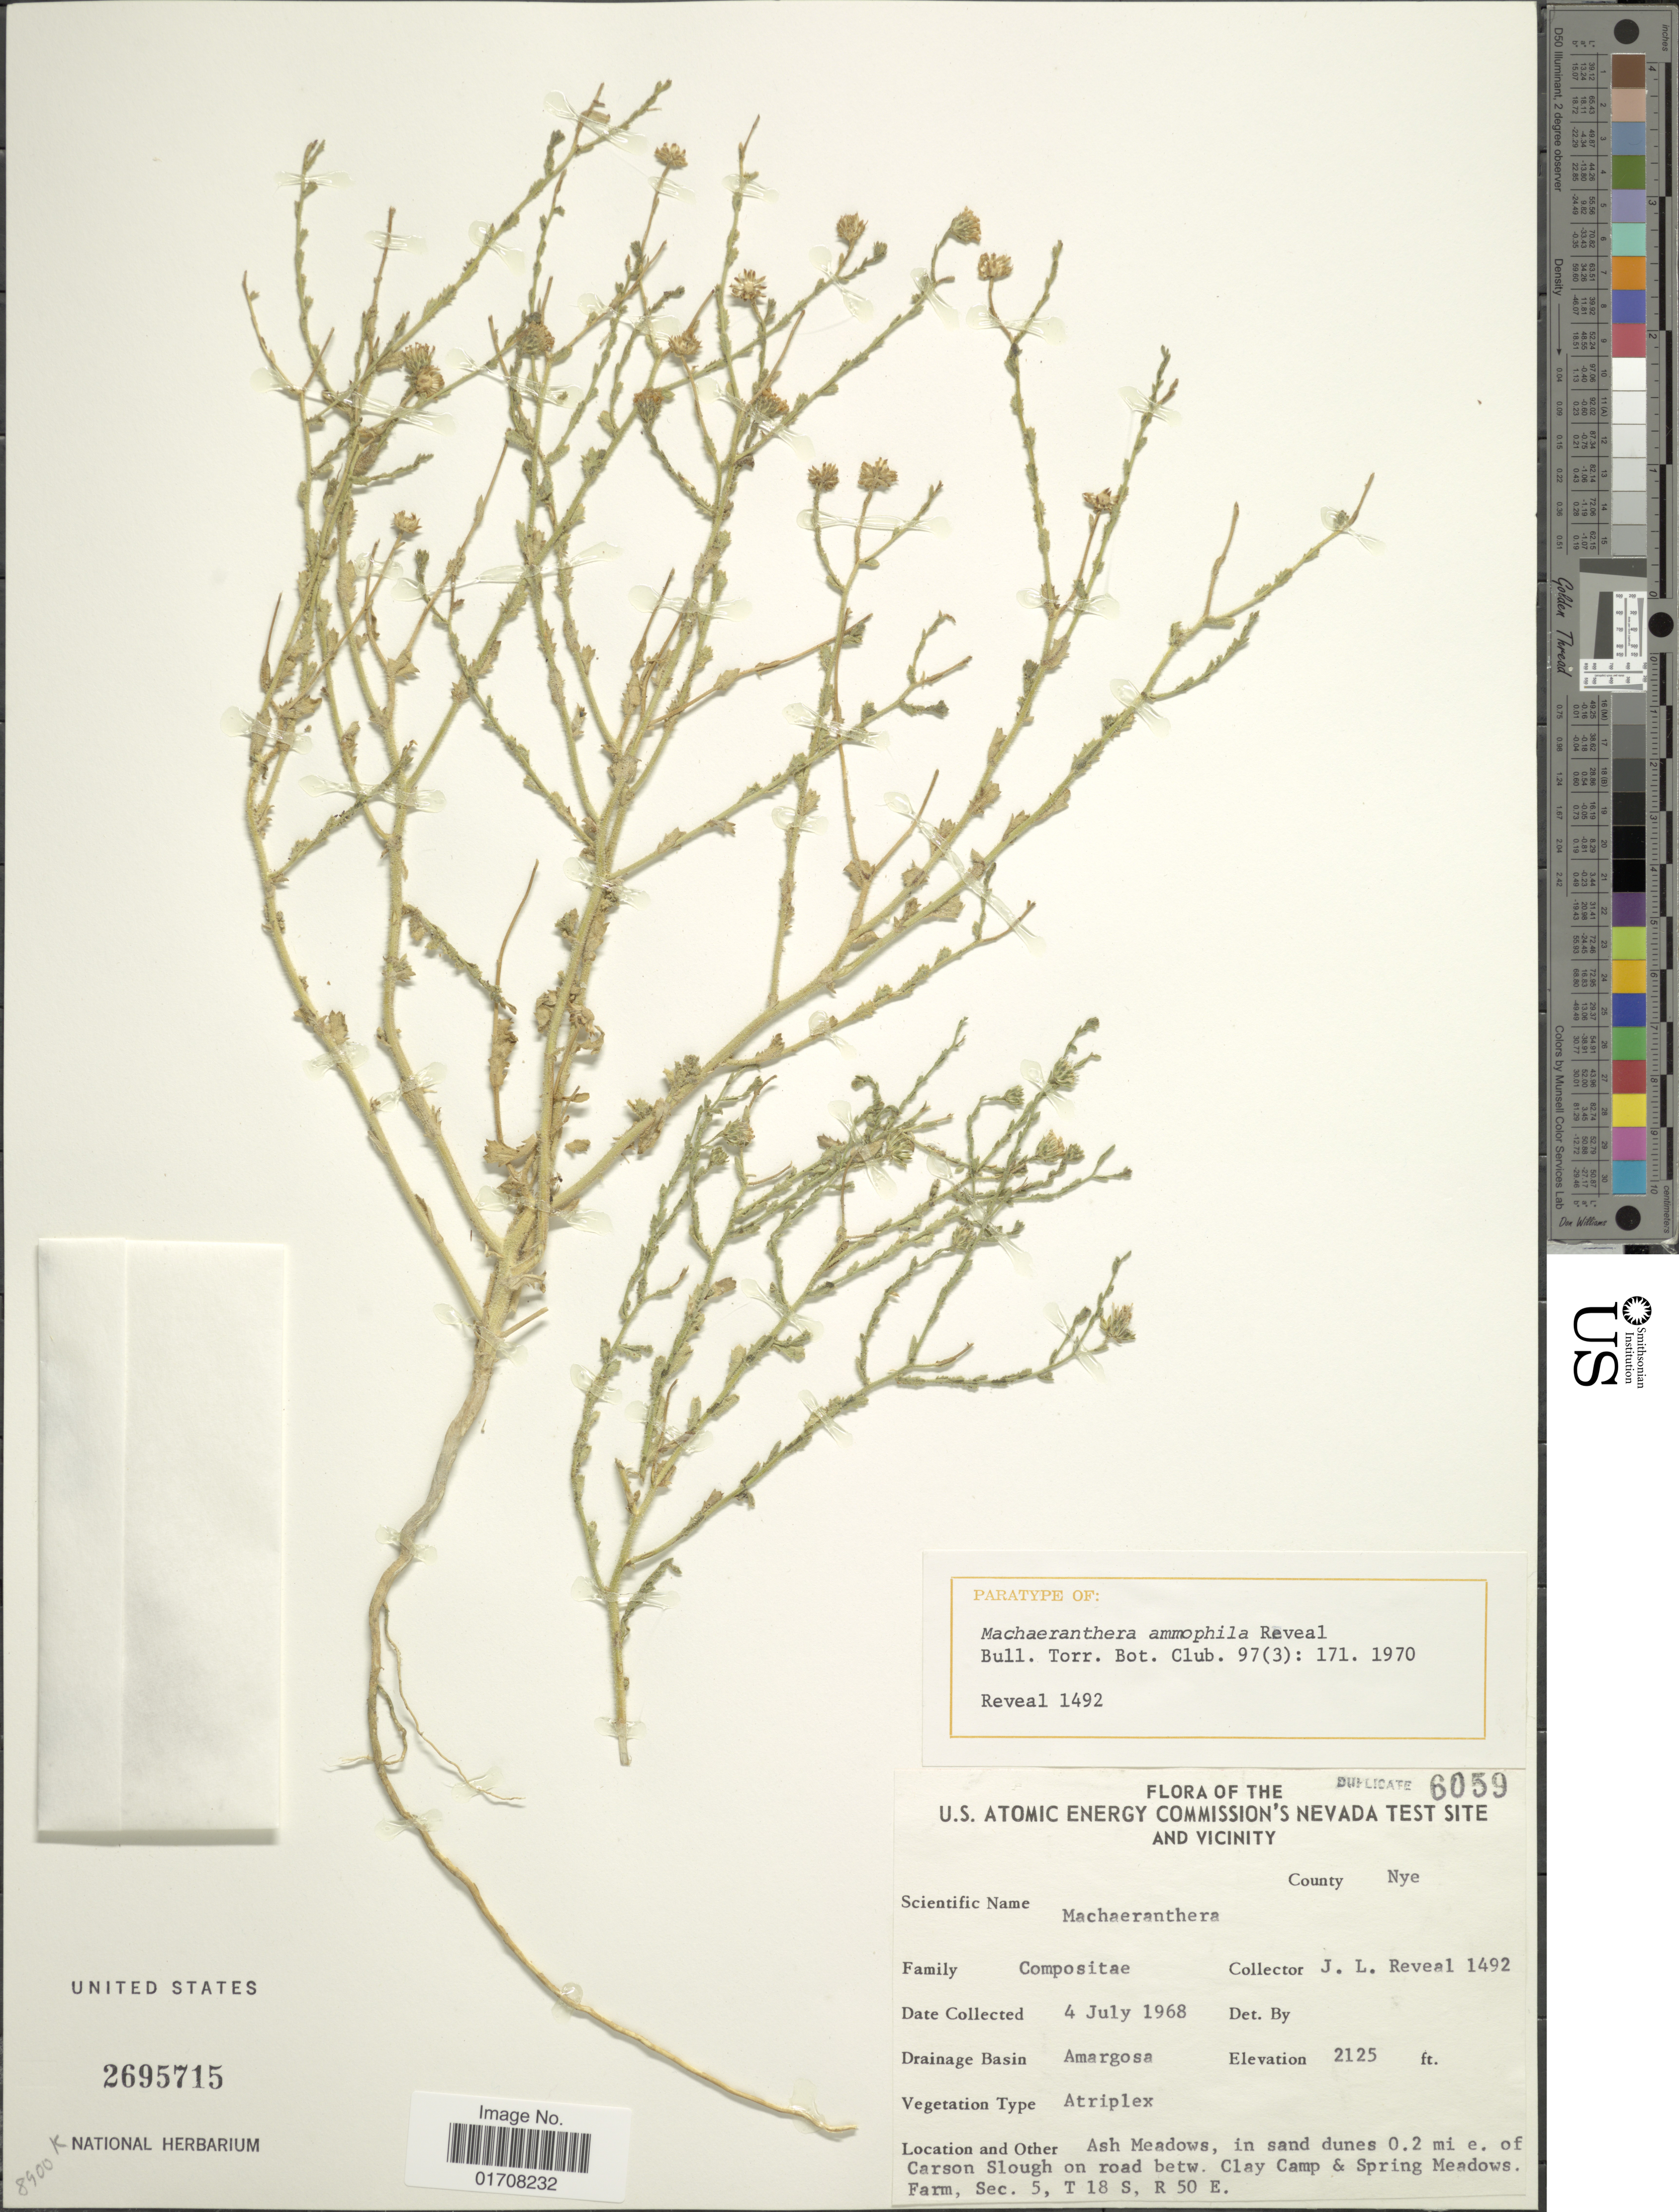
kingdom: Plantae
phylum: Tracheophyta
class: Magnoliopsida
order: Asterales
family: Asteraceae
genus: Machaeranthera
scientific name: Machaeranthera ammophila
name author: Reveal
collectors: J. L. Reveal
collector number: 1492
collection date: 1968-07-04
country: United States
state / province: Nevada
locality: U. S. Atomic Energy Commission's Nevada Test Site and Vicinity, County Nye, Drainage Basin Amargosa, Ash Meadows, 0.2 mi e. of Carson Slough on road betw. Clay Camp & Spring Meadows farm, Sec. 5, T18S, R50El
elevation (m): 648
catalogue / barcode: US 2695715